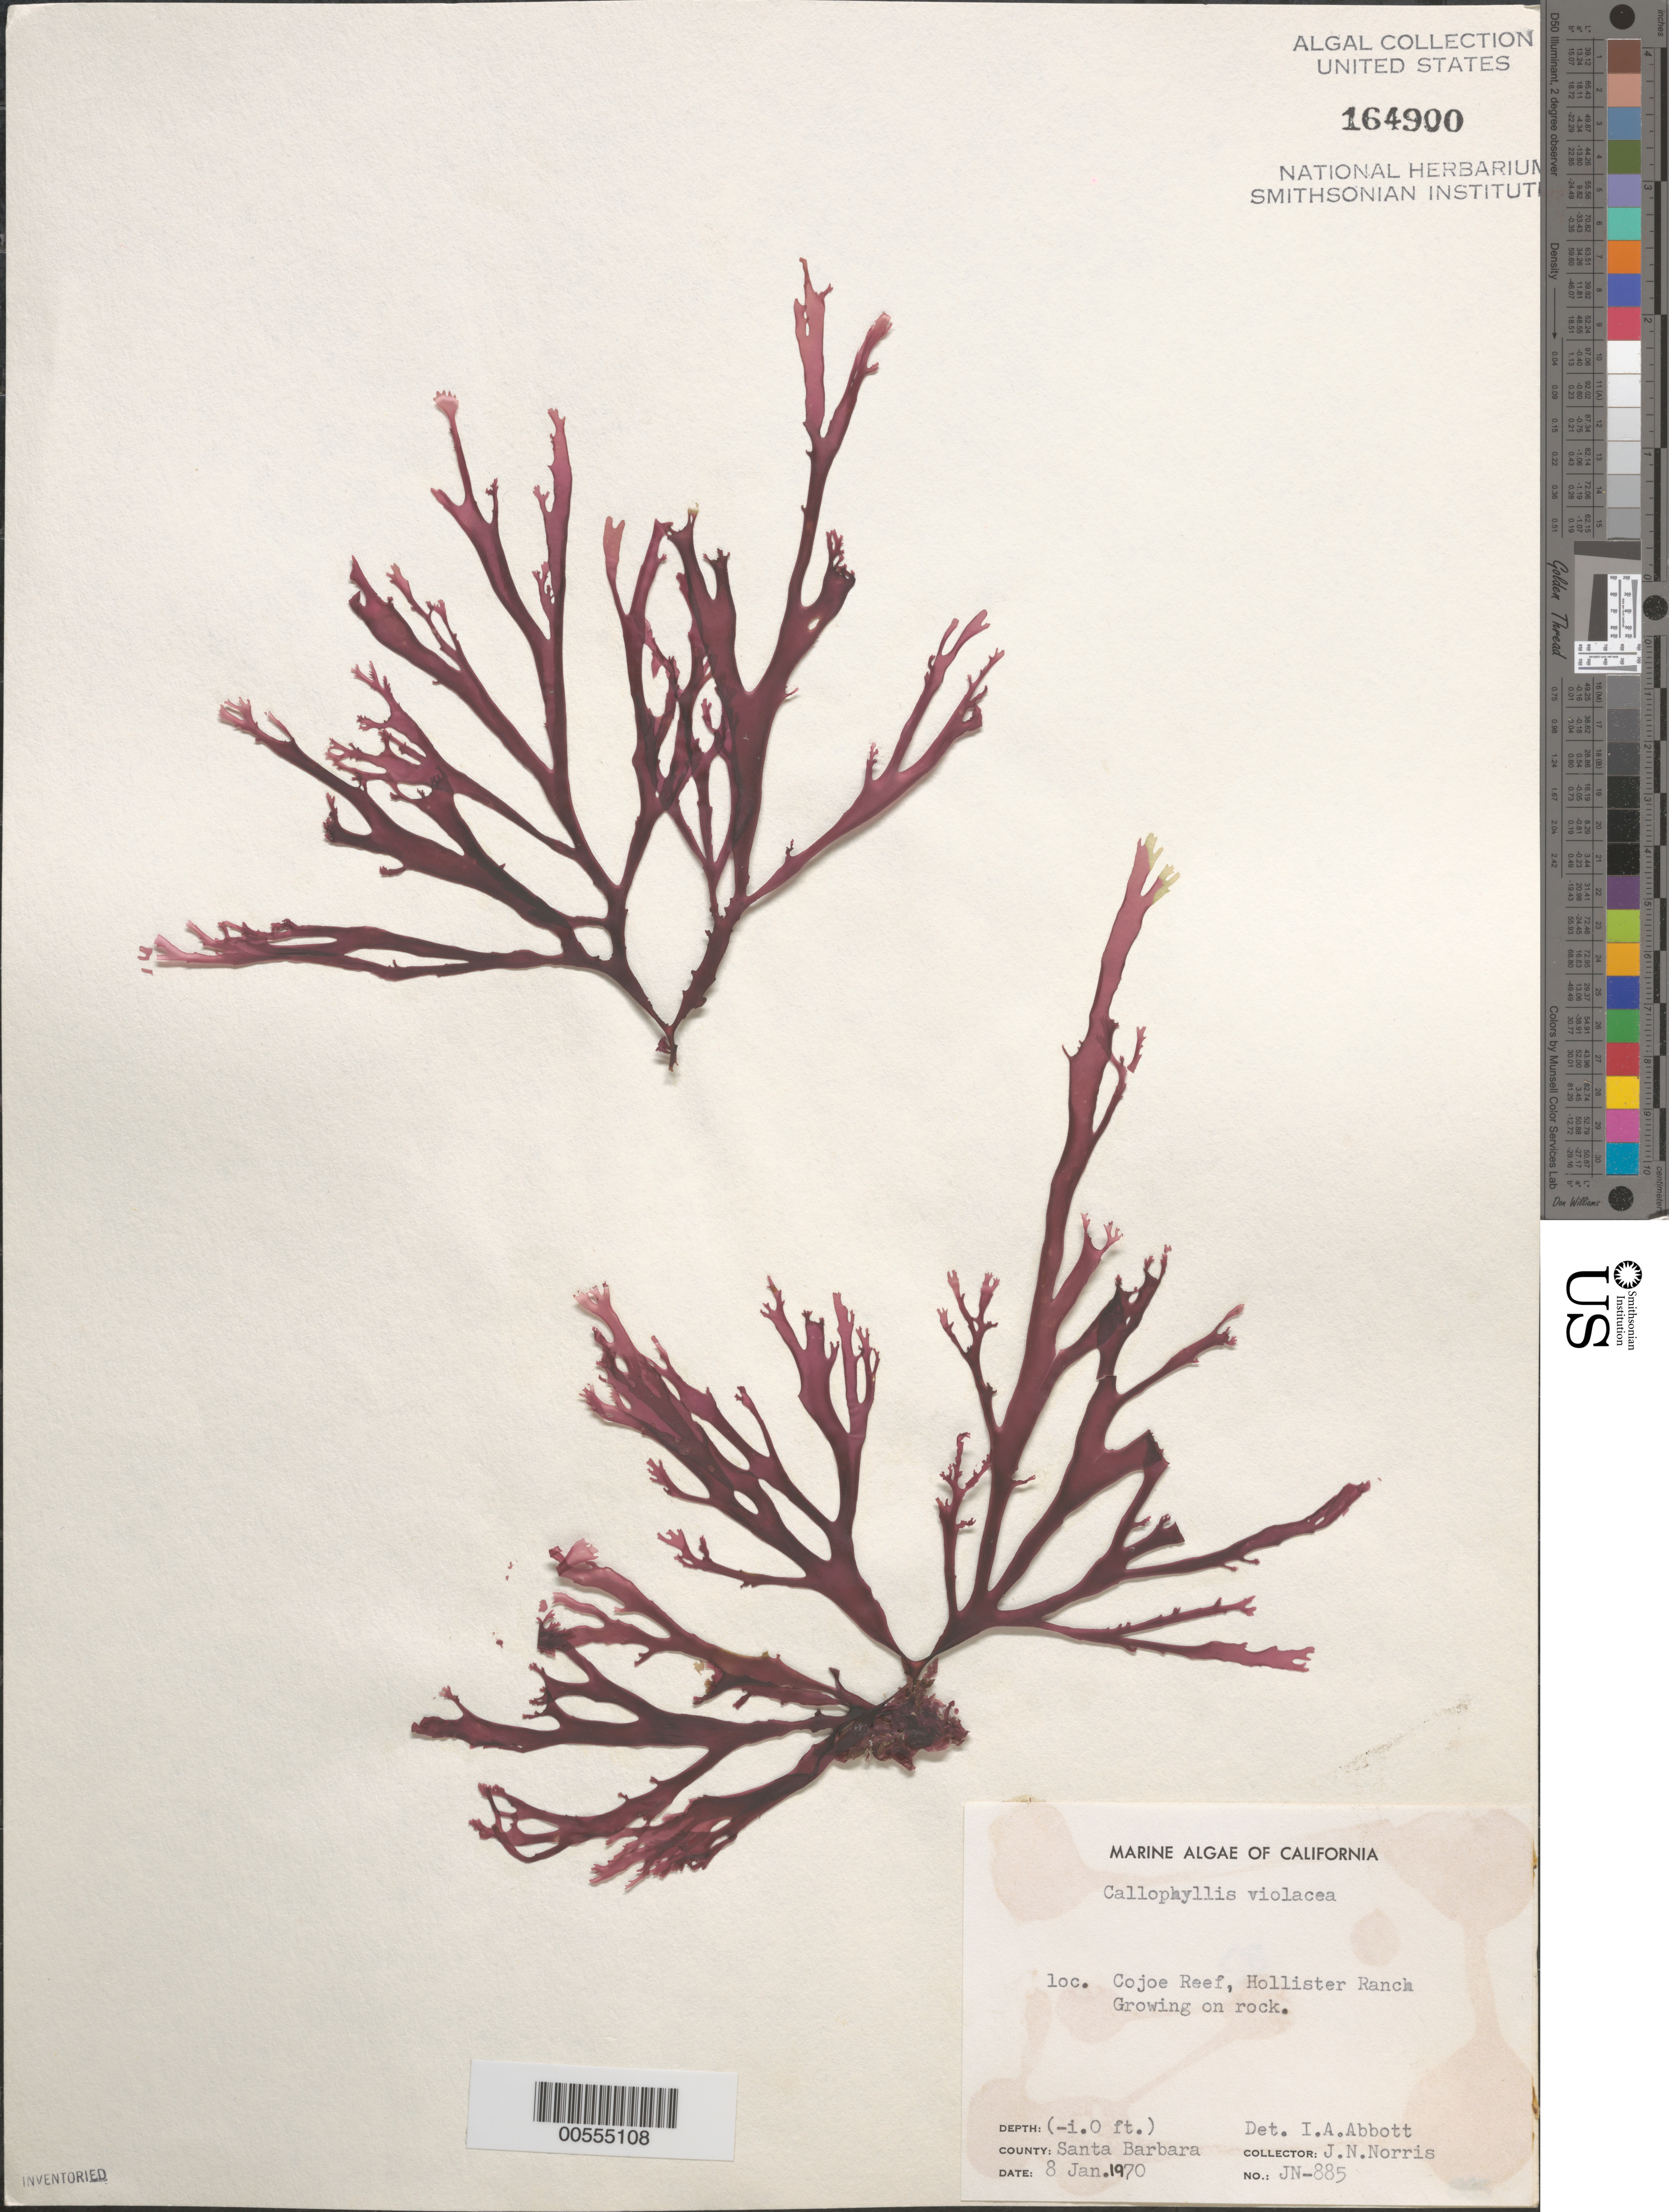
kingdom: Plantae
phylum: Rhodophyta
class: Florideophyceae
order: Gigartinales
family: Kallymeniaceae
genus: Callophyllis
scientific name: Callophyllis violacea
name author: J. Agardh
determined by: Abbott, Isabella A.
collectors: J. N. Norris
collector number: JN-885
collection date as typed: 08 Jan 1970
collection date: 1970-01-08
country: United States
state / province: California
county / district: Santa Barbara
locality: Cojo Reef, Hollister Ranch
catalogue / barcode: US 164900